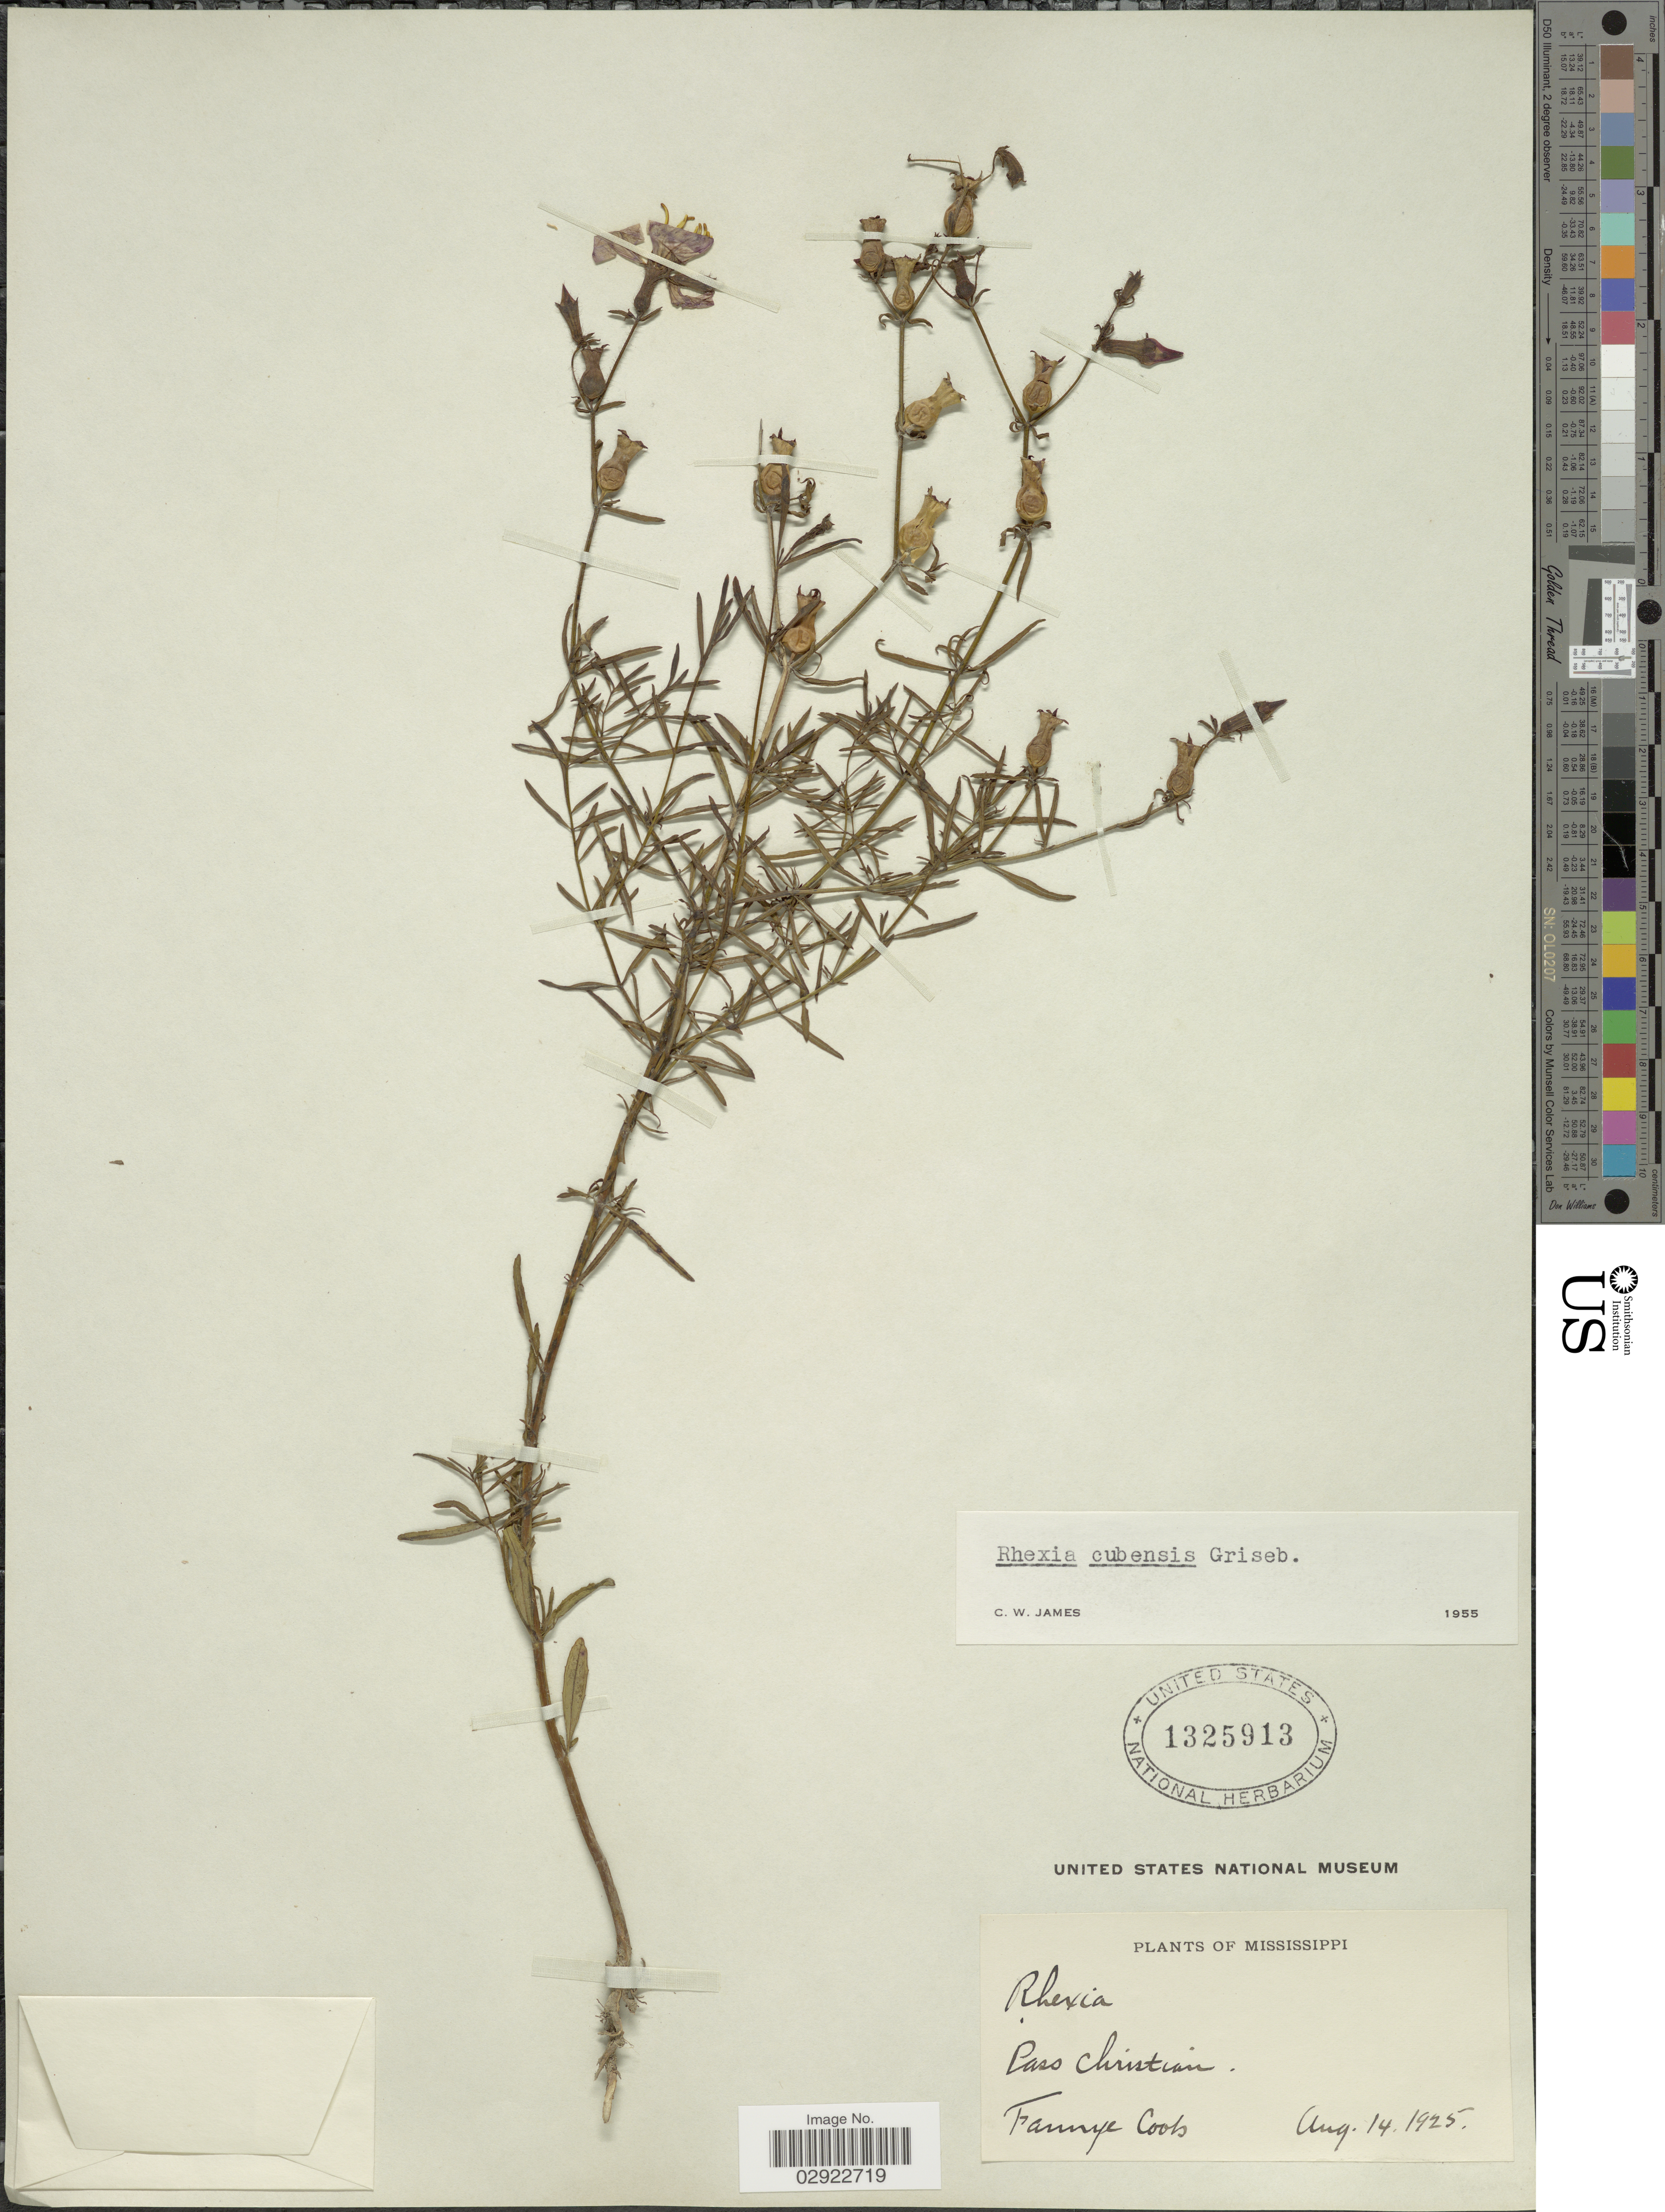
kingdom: Plantae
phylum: Tracheophyta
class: Magnoliopsida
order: Myrtales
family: Melastomataceae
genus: Rhexia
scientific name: Rhexia cubensis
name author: Griseb.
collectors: F. Coob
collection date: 1925-08-14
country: United States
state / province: Mississippi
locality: Pass Christian.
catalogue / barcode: US 1325913